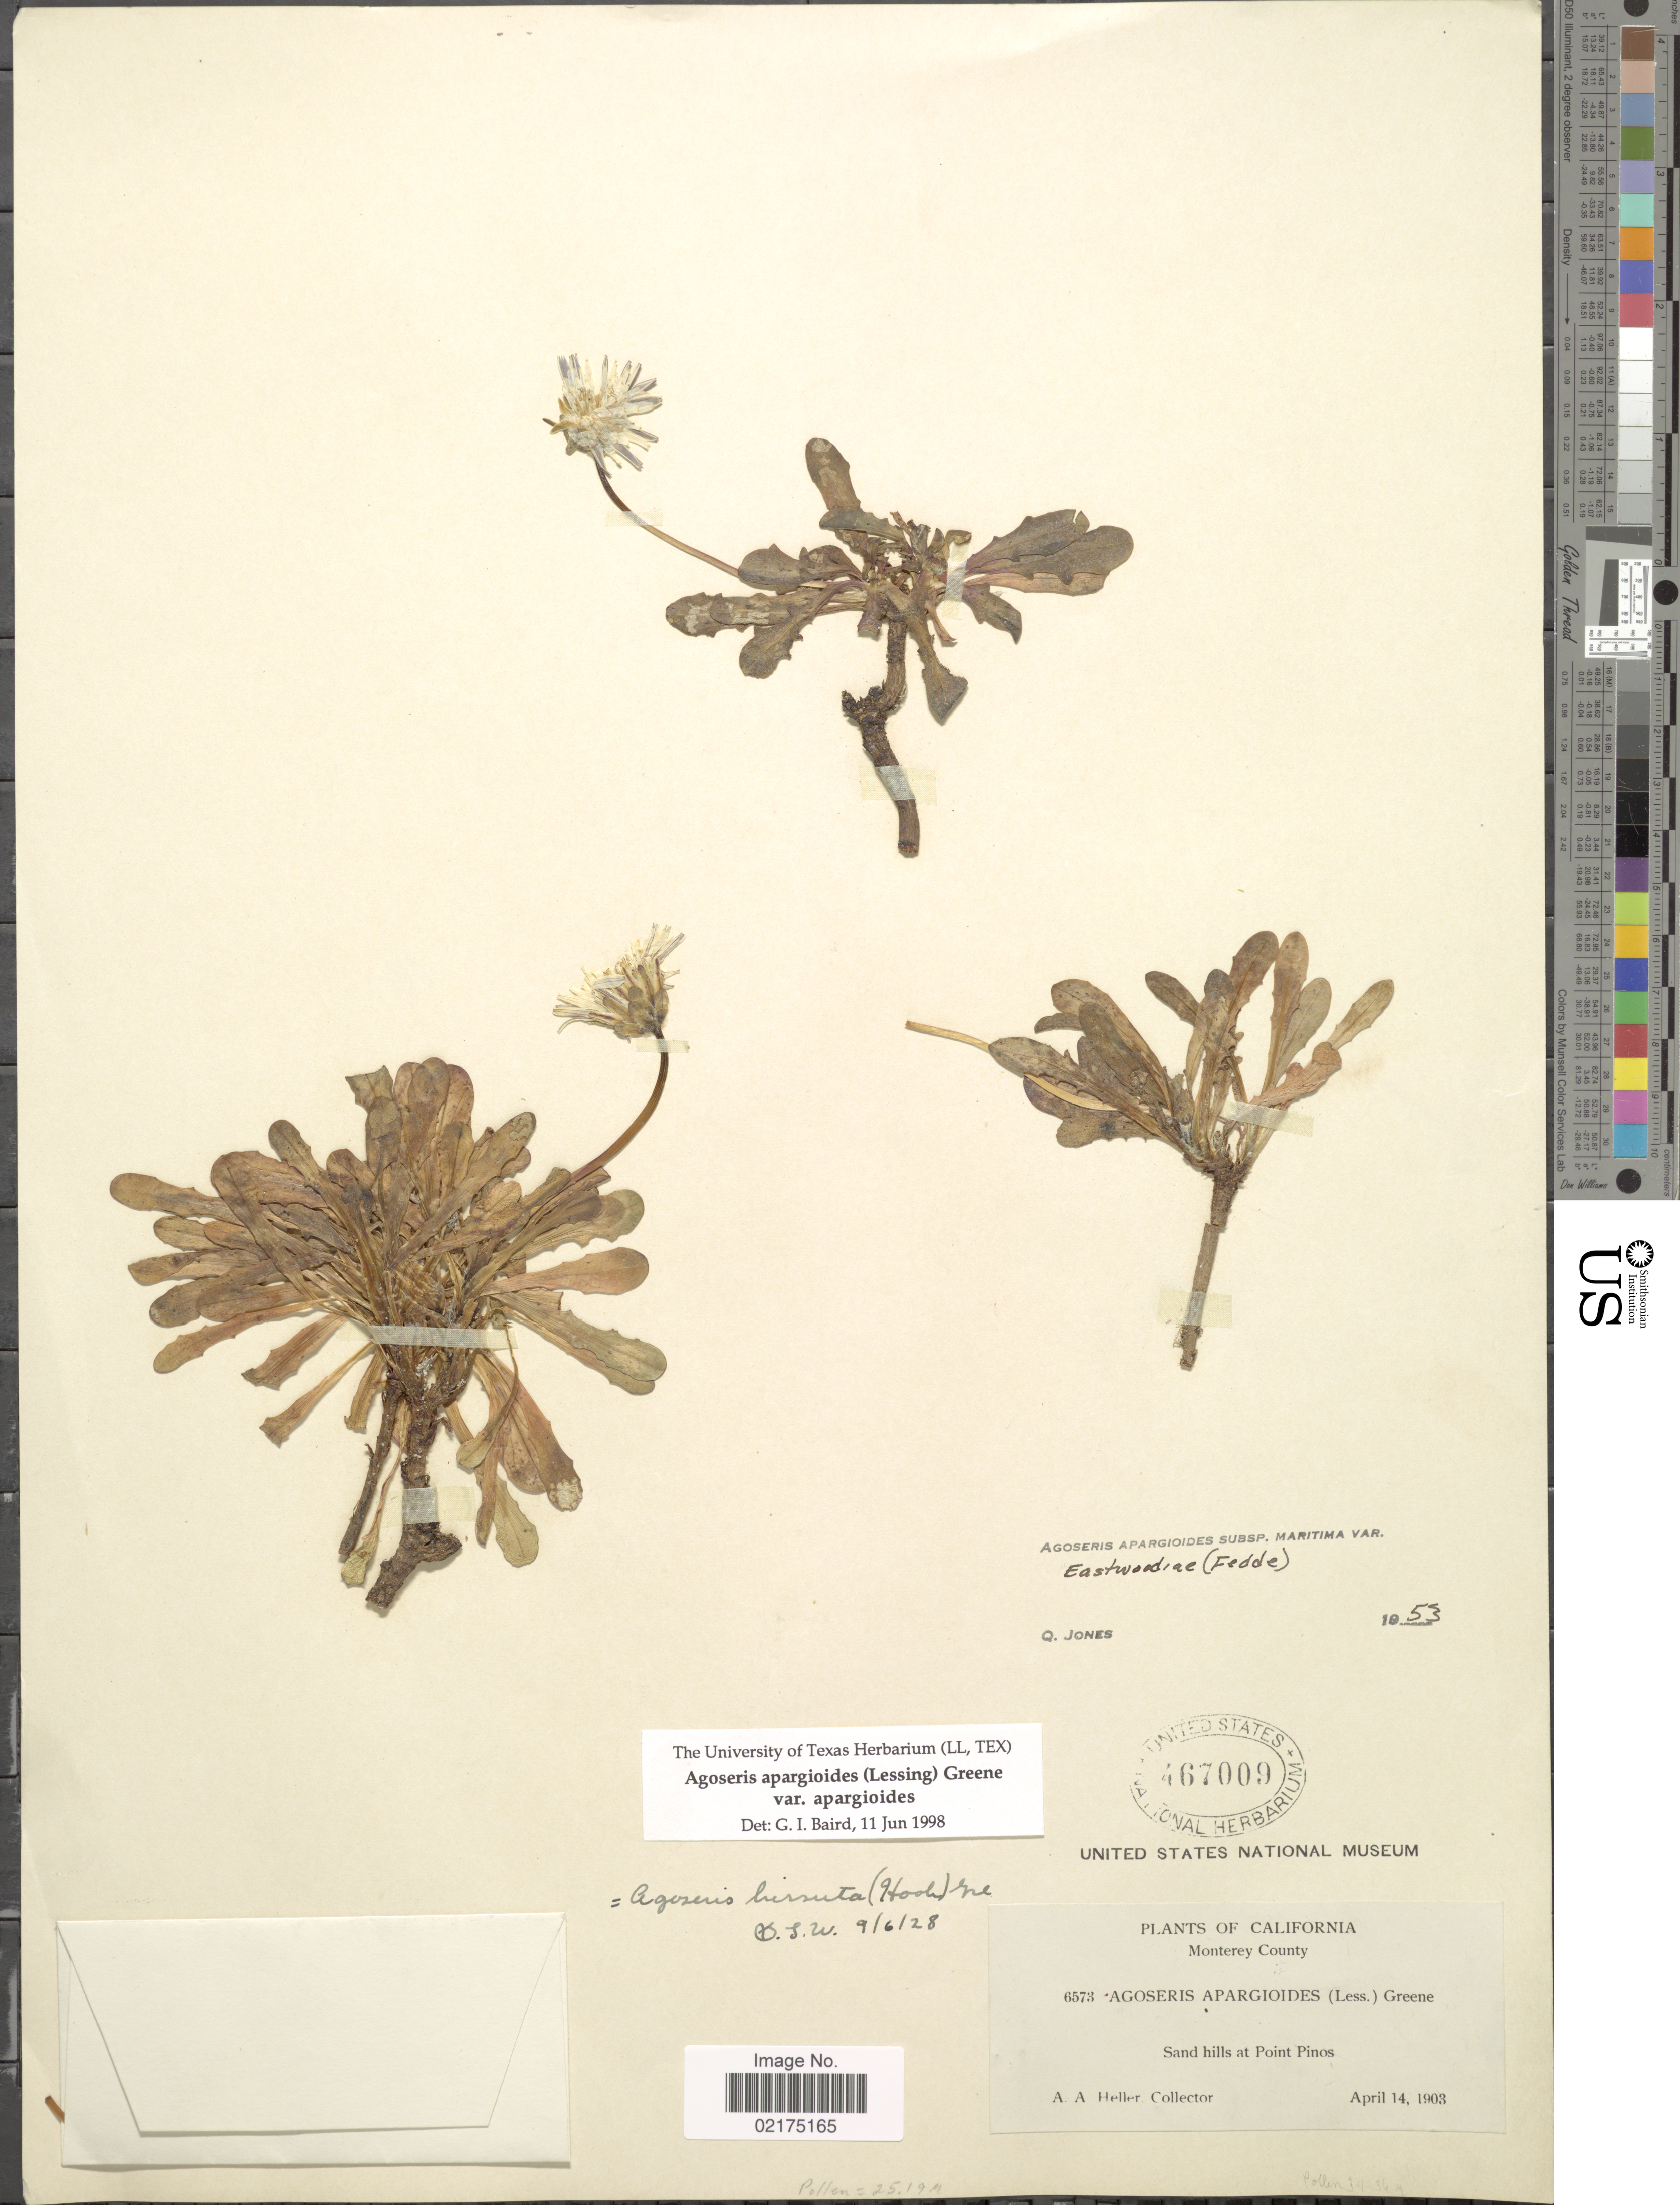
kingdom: Plantae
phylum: Tracheophyta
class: Magnoliopsida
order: Asterales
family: Asteraceae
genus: Agoseris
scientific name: Agoseris apargioides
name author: (Less.) Greene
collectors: A. A. Heller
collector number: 6573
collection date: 1903-04-14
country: United States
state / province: California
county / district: Monterey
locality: Monterey County, Sand hills at Point Pinos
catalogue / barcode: US 467009